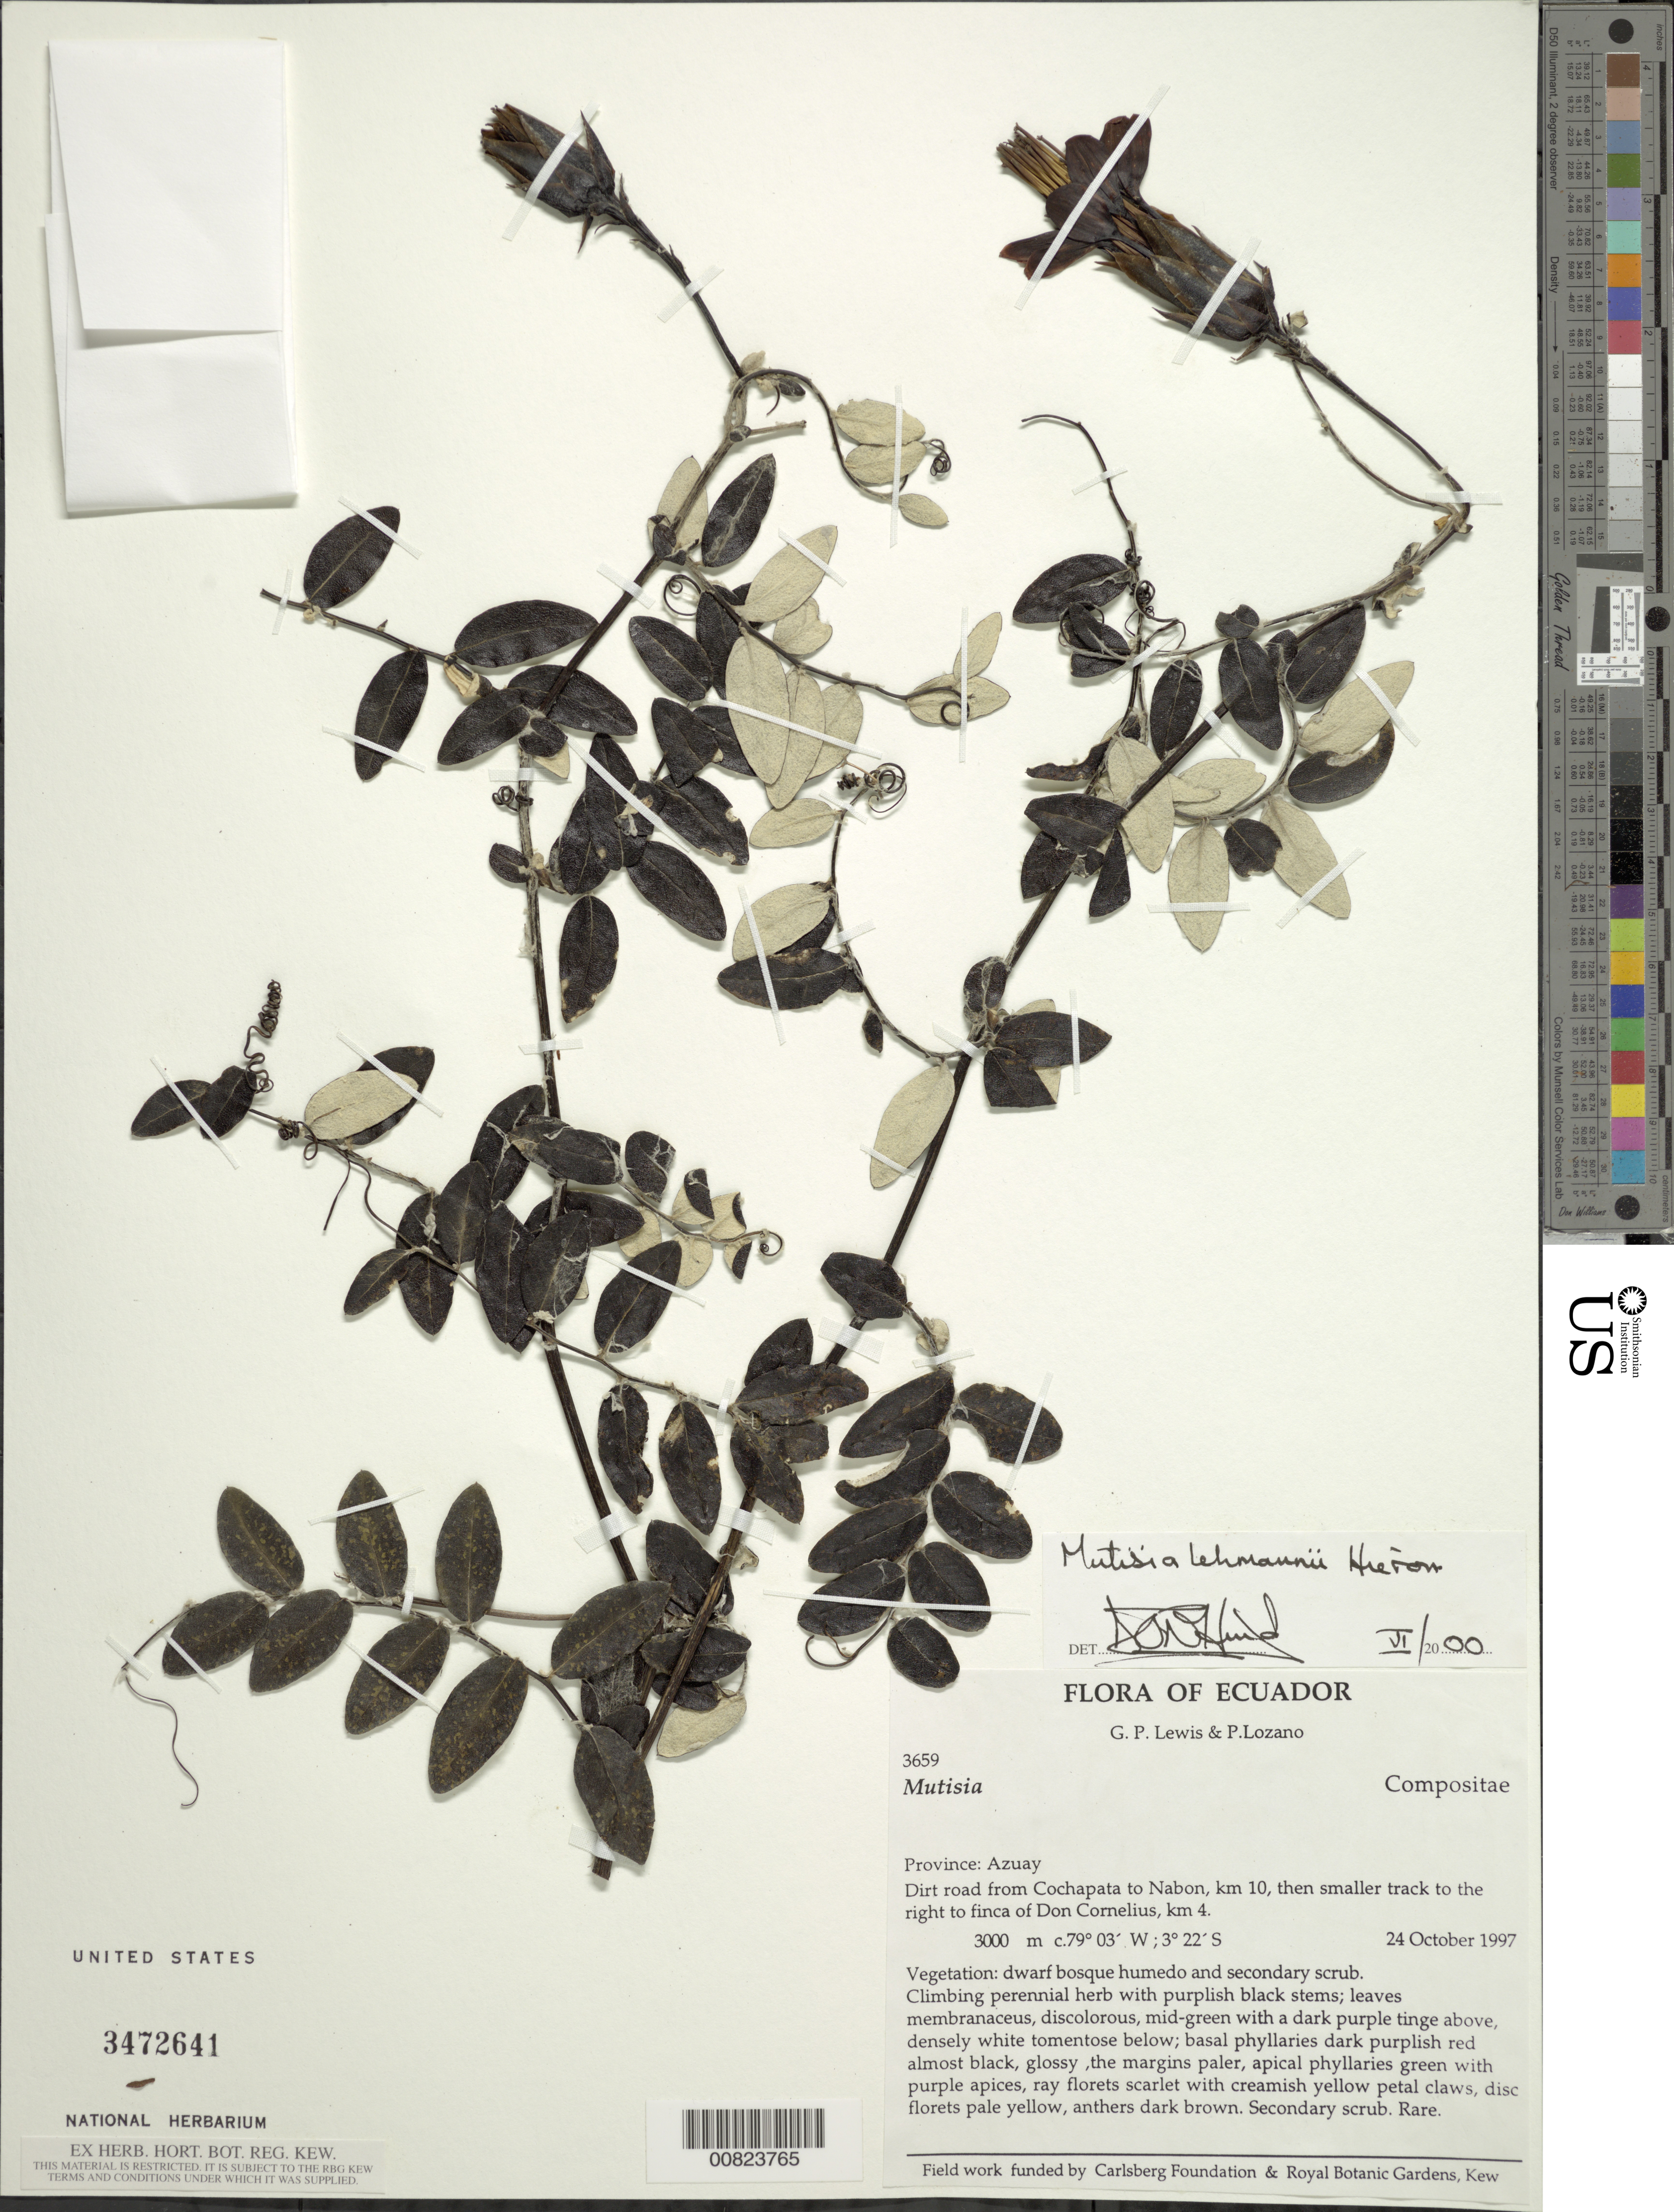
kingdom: Plantae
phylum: Tracheophyta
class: Magnoliopsida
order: Asterales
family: Asteraceae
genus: Mutisia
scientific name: Mutisia lehmannii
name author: Hieron.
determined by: Hind, N.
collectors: G. P. Lewis & P. Lozano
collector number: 3659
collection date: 1997-10-24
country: Ecuador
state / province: Azuay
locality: Cochapata to Nabon road, km 10 , then smaller track to the right of finca of Don Cornelious , km 4.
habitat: Dwarf bosque humedo and secondary scrub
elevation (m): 3000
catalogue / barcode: US 3472641